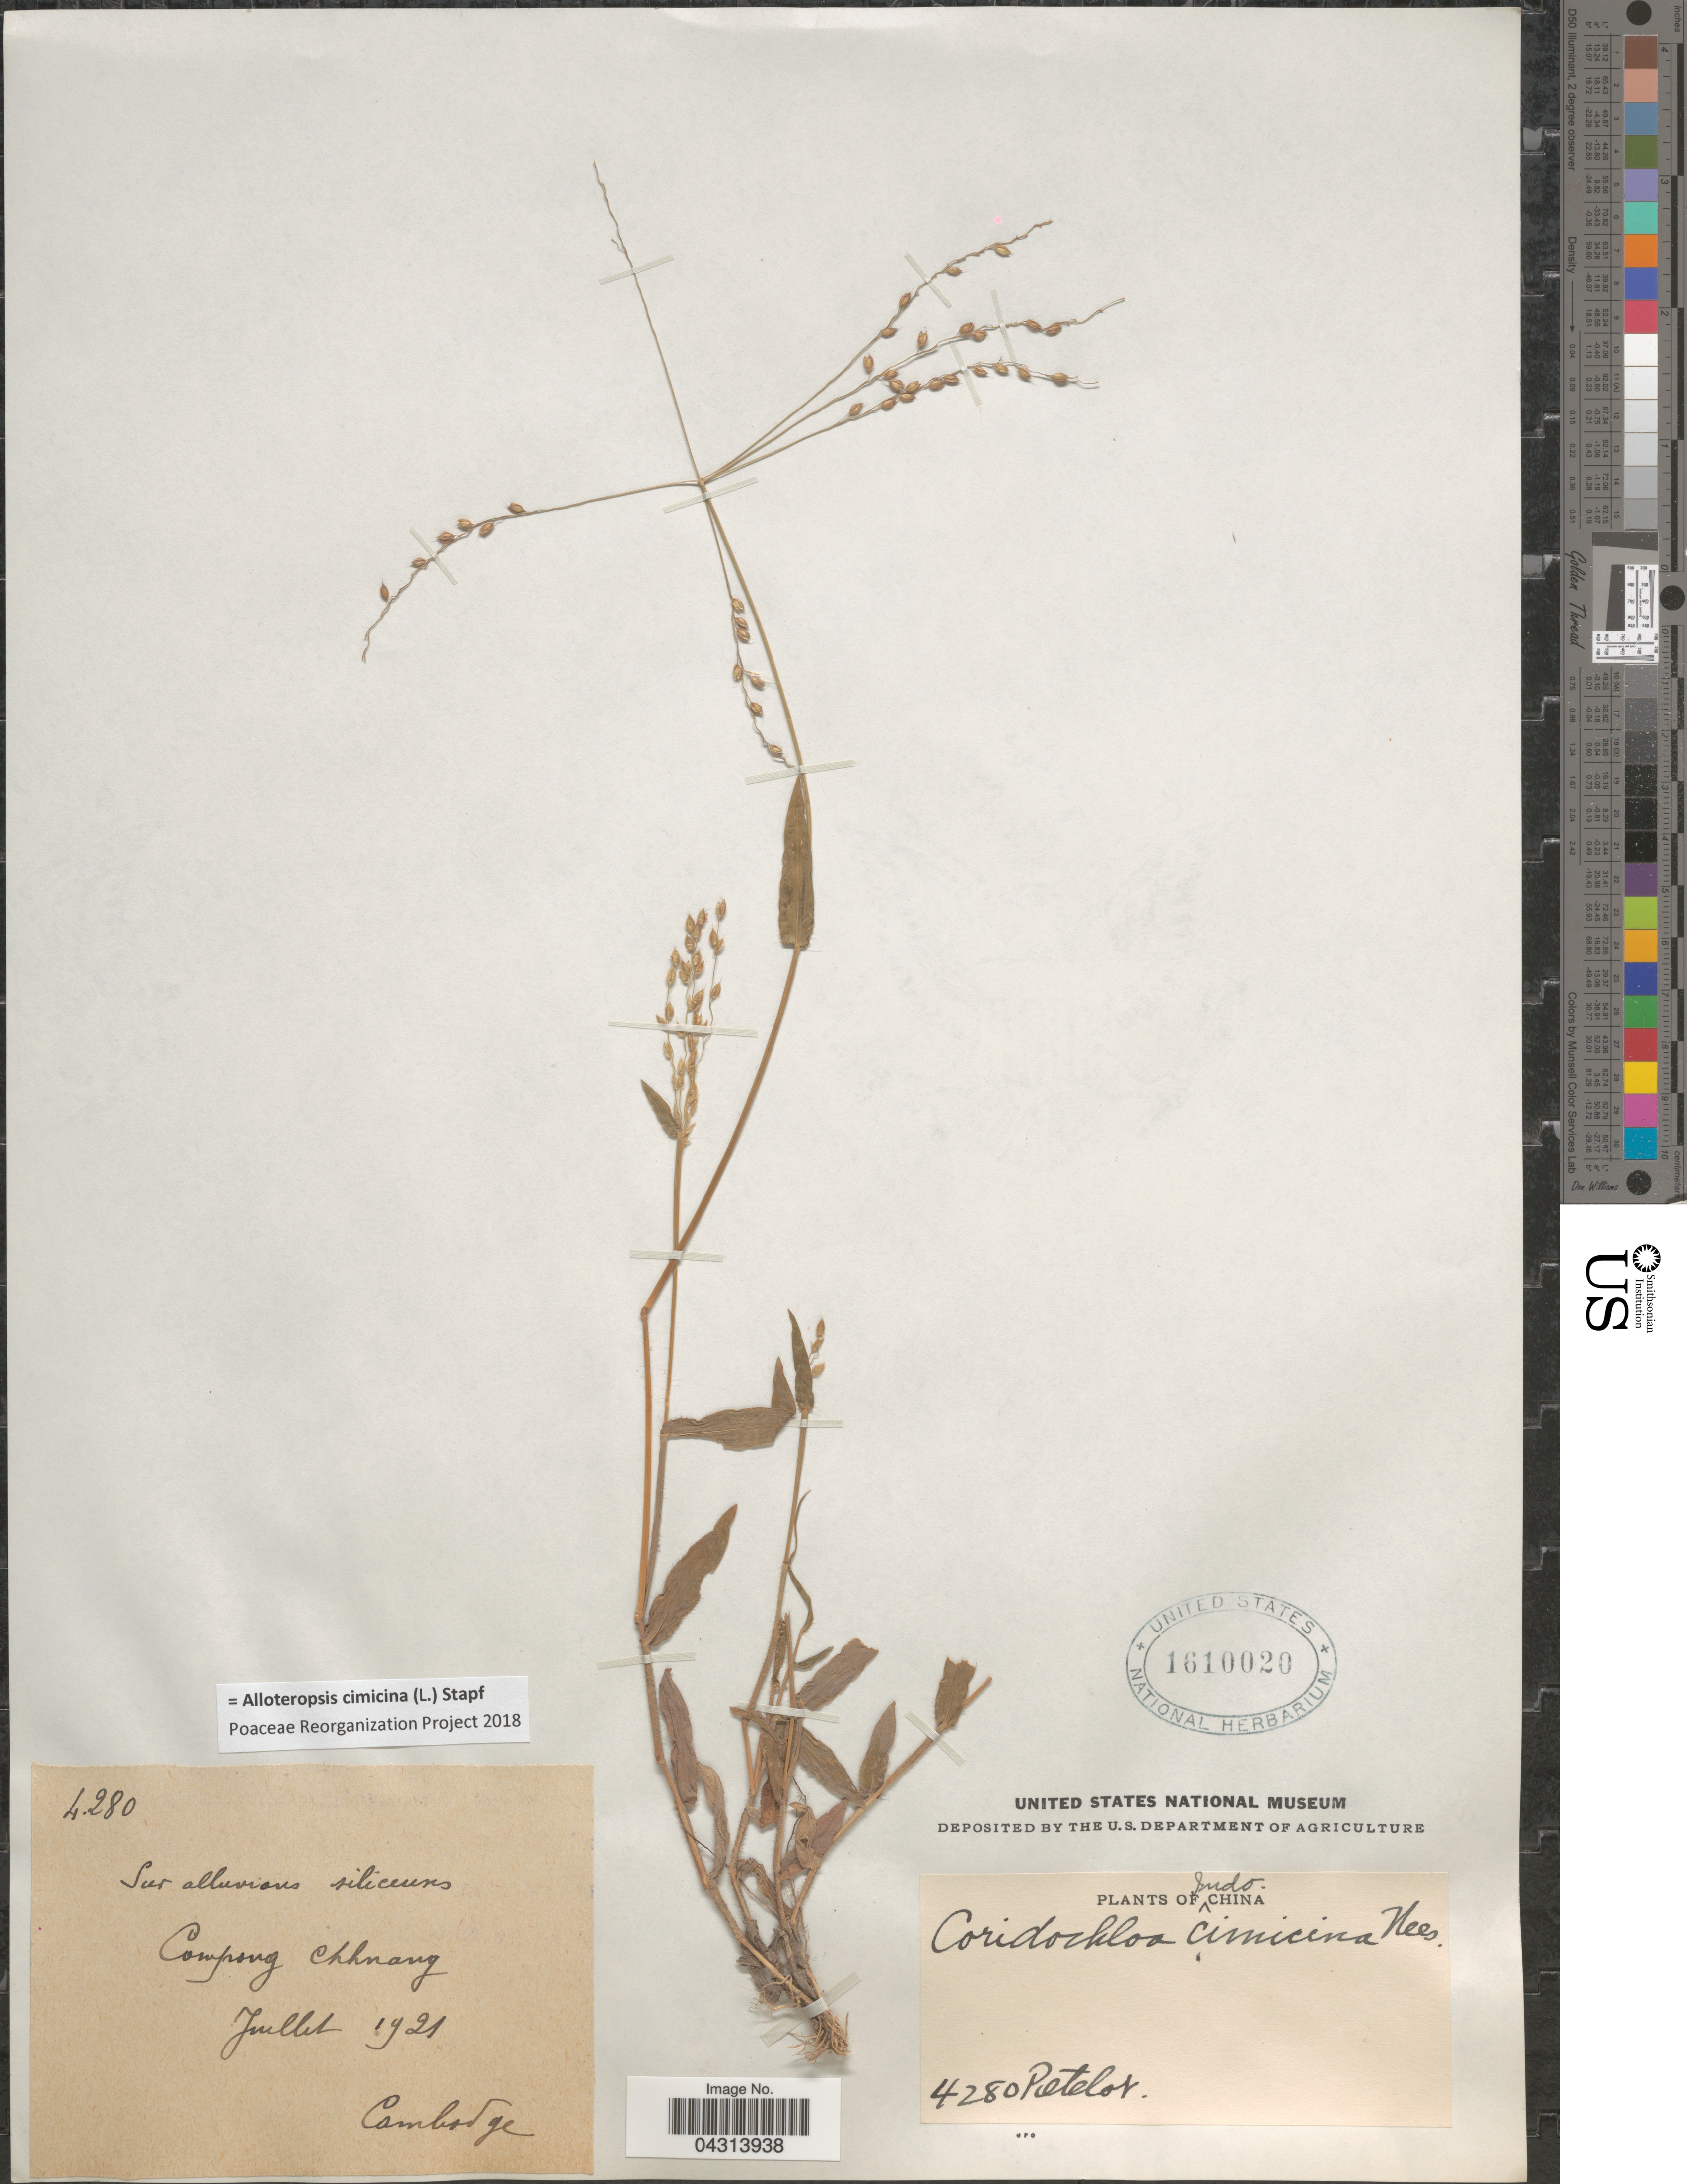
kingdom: Plantae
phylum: Tracheophyta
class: Liliopsida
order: Poales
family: Poaceae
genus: Alloteropsis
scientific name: Alloteropsis cimicina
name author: (L.) Stapf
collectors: Pételot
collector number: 4280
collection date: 1921-07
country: Cambodia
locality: Sur alluvions siliceuxs. Compong Chhanang. Cambodge.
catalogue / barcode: US 1610020